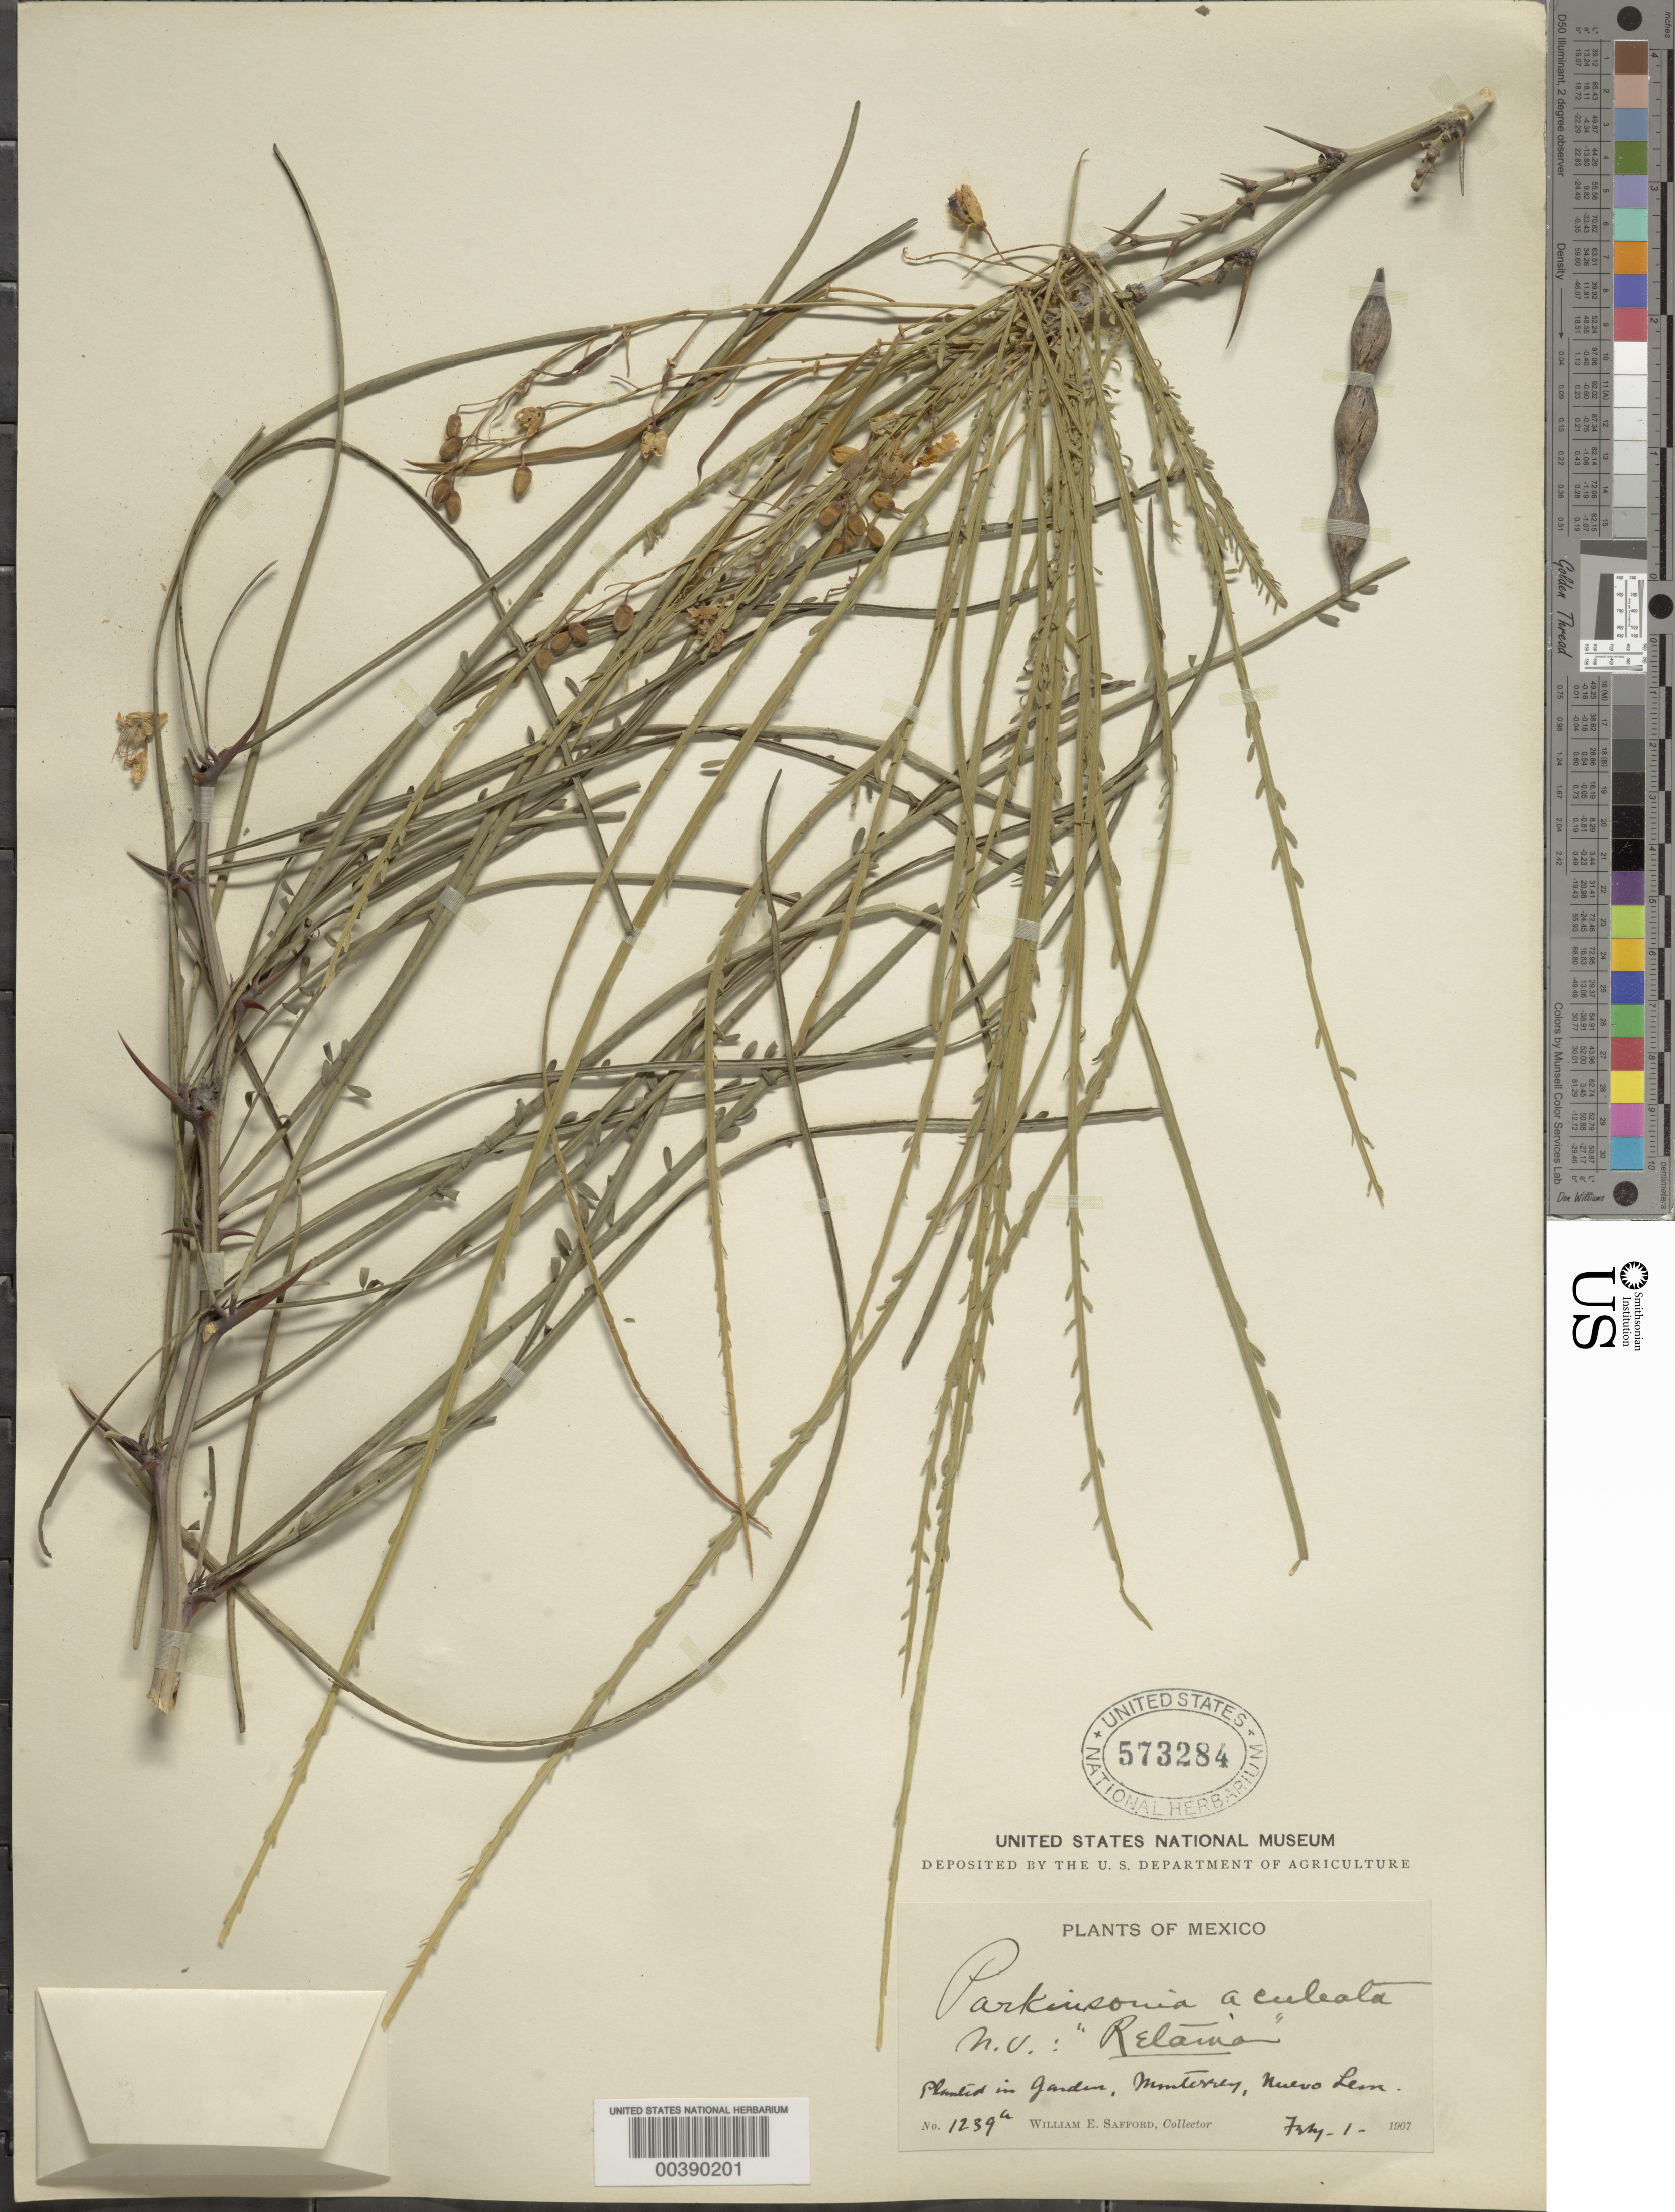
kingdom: Plantae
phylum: Tracheophyta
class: Magnoliopsida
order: Fabales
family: Fabaceae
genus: Parkinsonia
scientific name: Parkinsonia aculeata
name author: L.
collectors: W. E. Safford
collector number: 1239a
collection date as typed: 01 Feb 1907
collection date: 1907-02-01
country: Mexico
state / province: Nuevo León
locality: Monterrey in garden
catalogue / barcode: US 573284